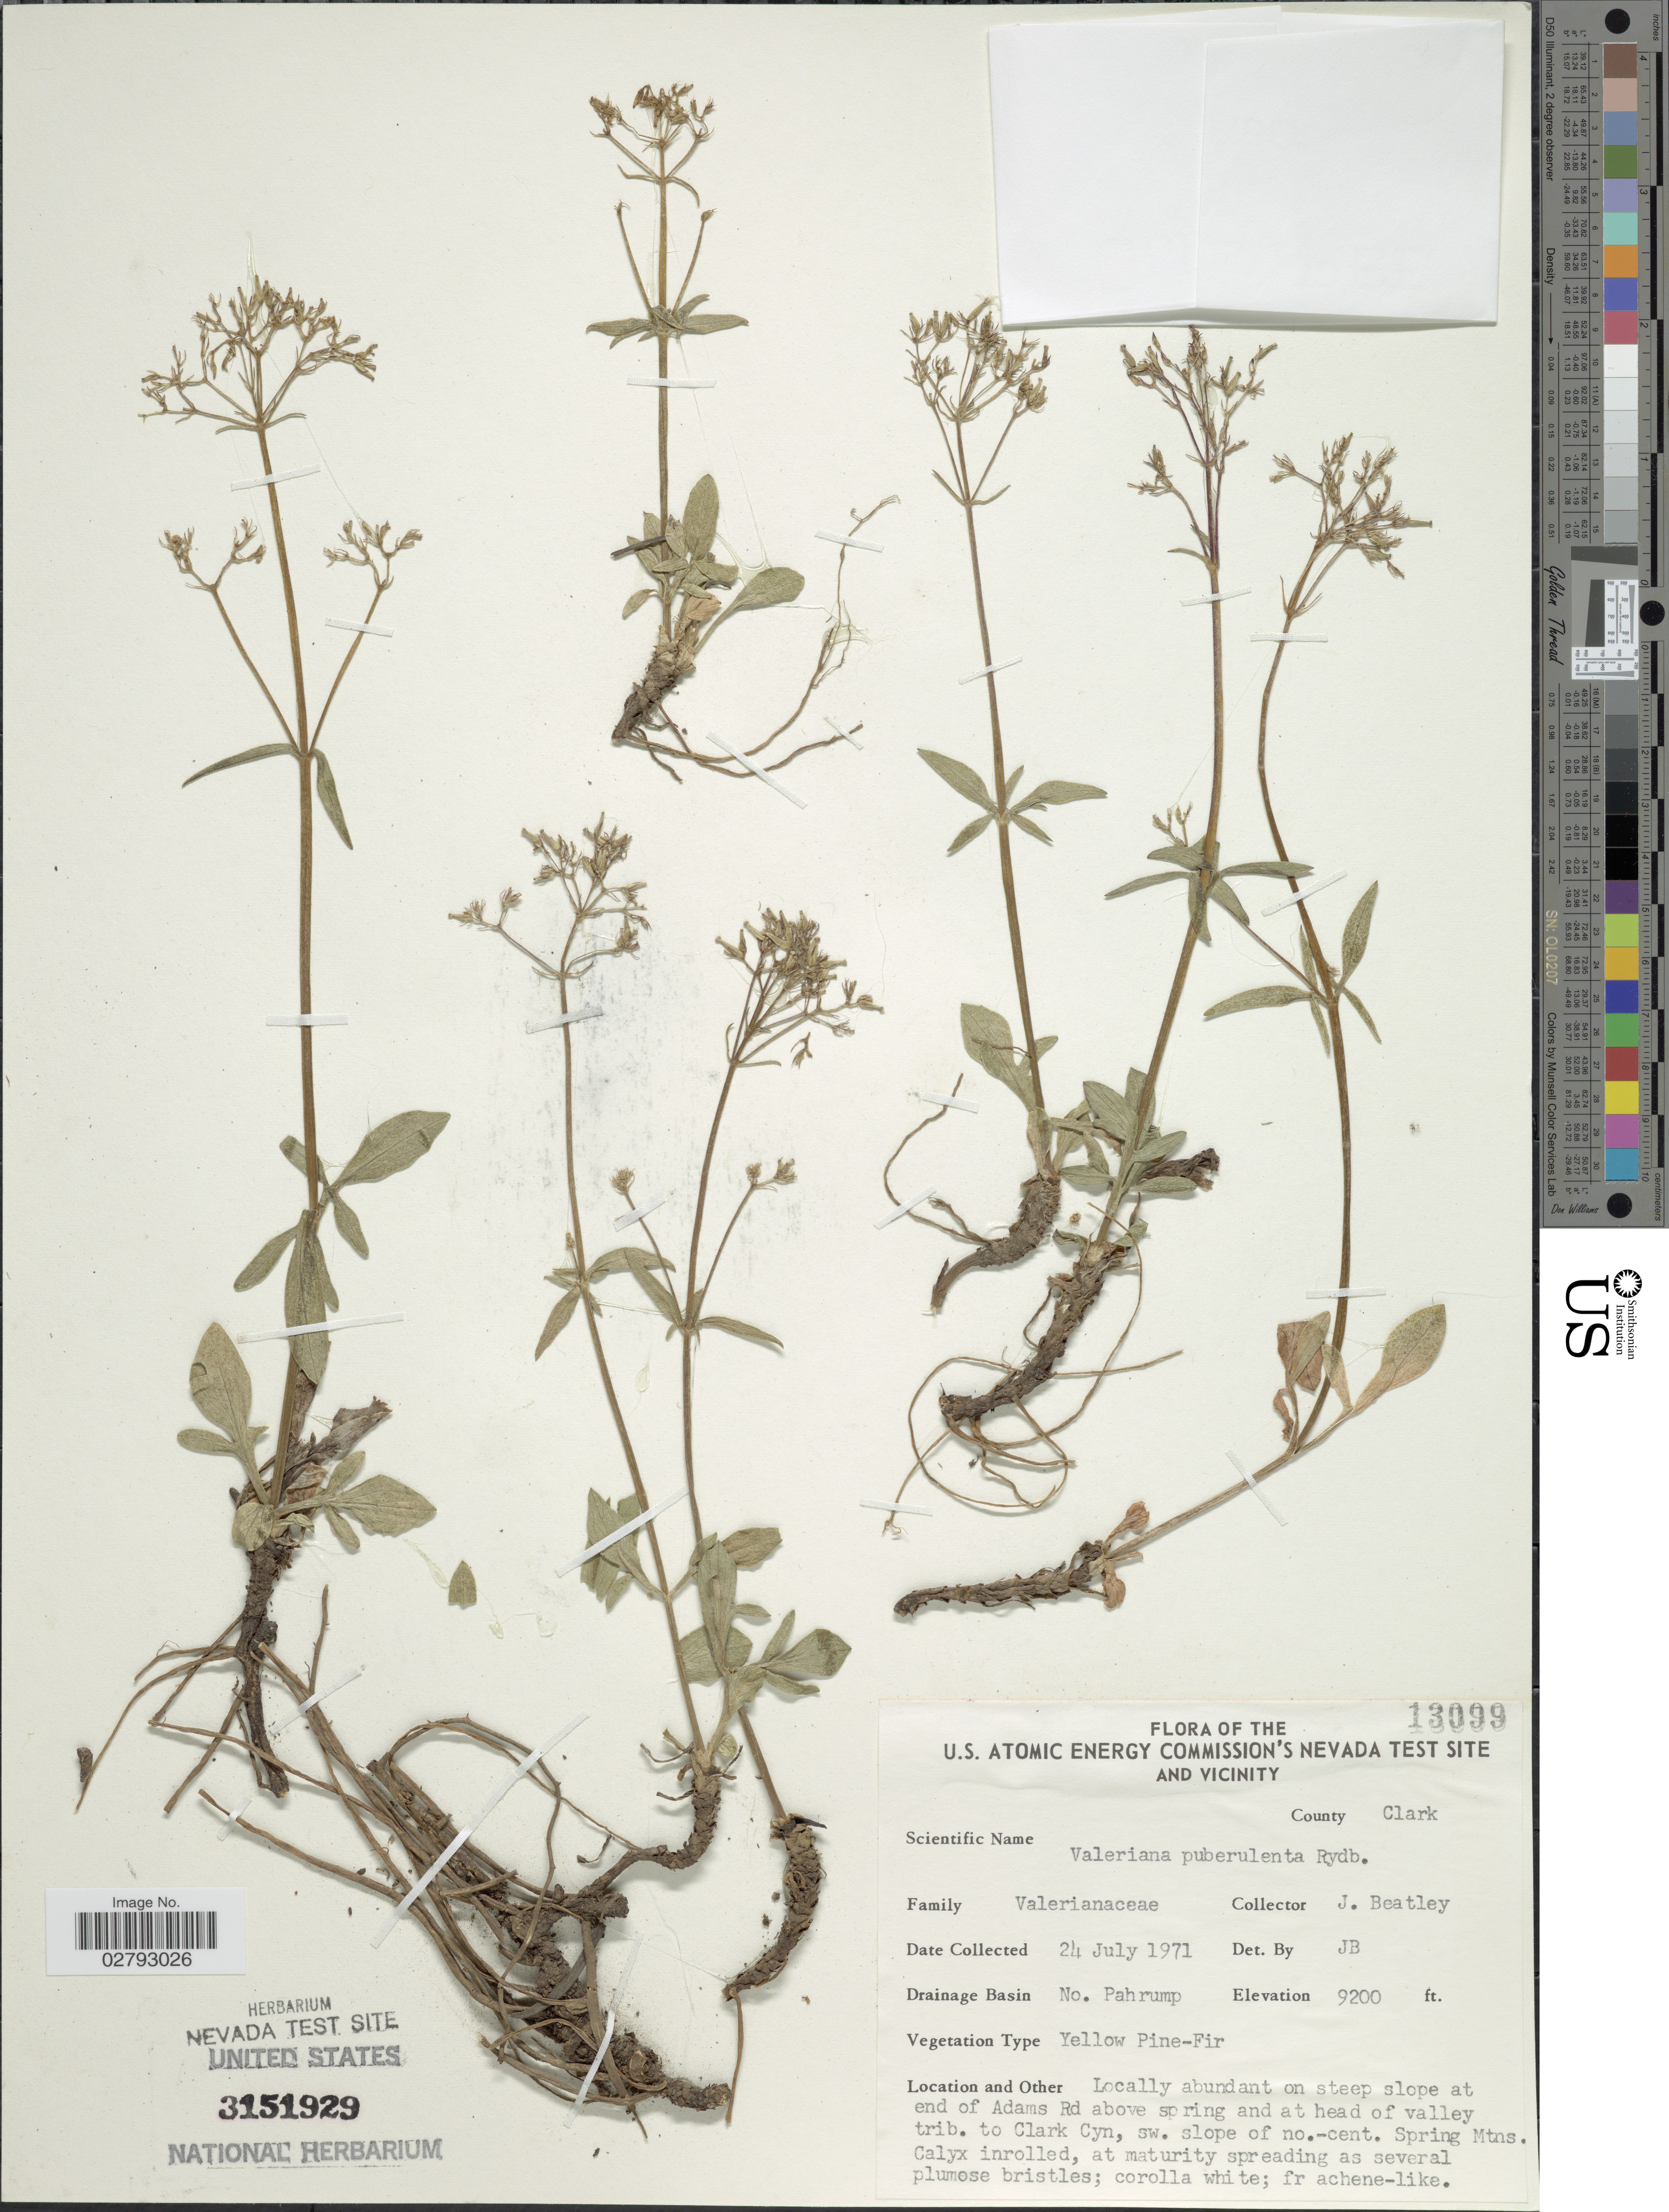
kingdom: Plantae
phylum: Tracheophyta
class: Magnoliopsida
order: Dipsacales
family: Caprifoliaceae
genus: Valeriana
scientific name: Valeriana capitata subsp. pubicarpa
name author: (Rydb.) F.G. Mey.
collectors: J. C. Beatley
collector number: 13099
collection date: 1971-07-24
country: United States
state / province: Nevada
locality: U.S. Atomic Energy Commission's Nevada Test Site and Vicinity. Drainage Basin No. Pahrump. County Clark. Locally abundant on steep slope at end of Adams Rd above spring and at head of valley trib. to Clark Cyn, sw. slope of no.-cent. Spring Mtns.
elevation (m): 2804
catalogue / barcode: US 3151929